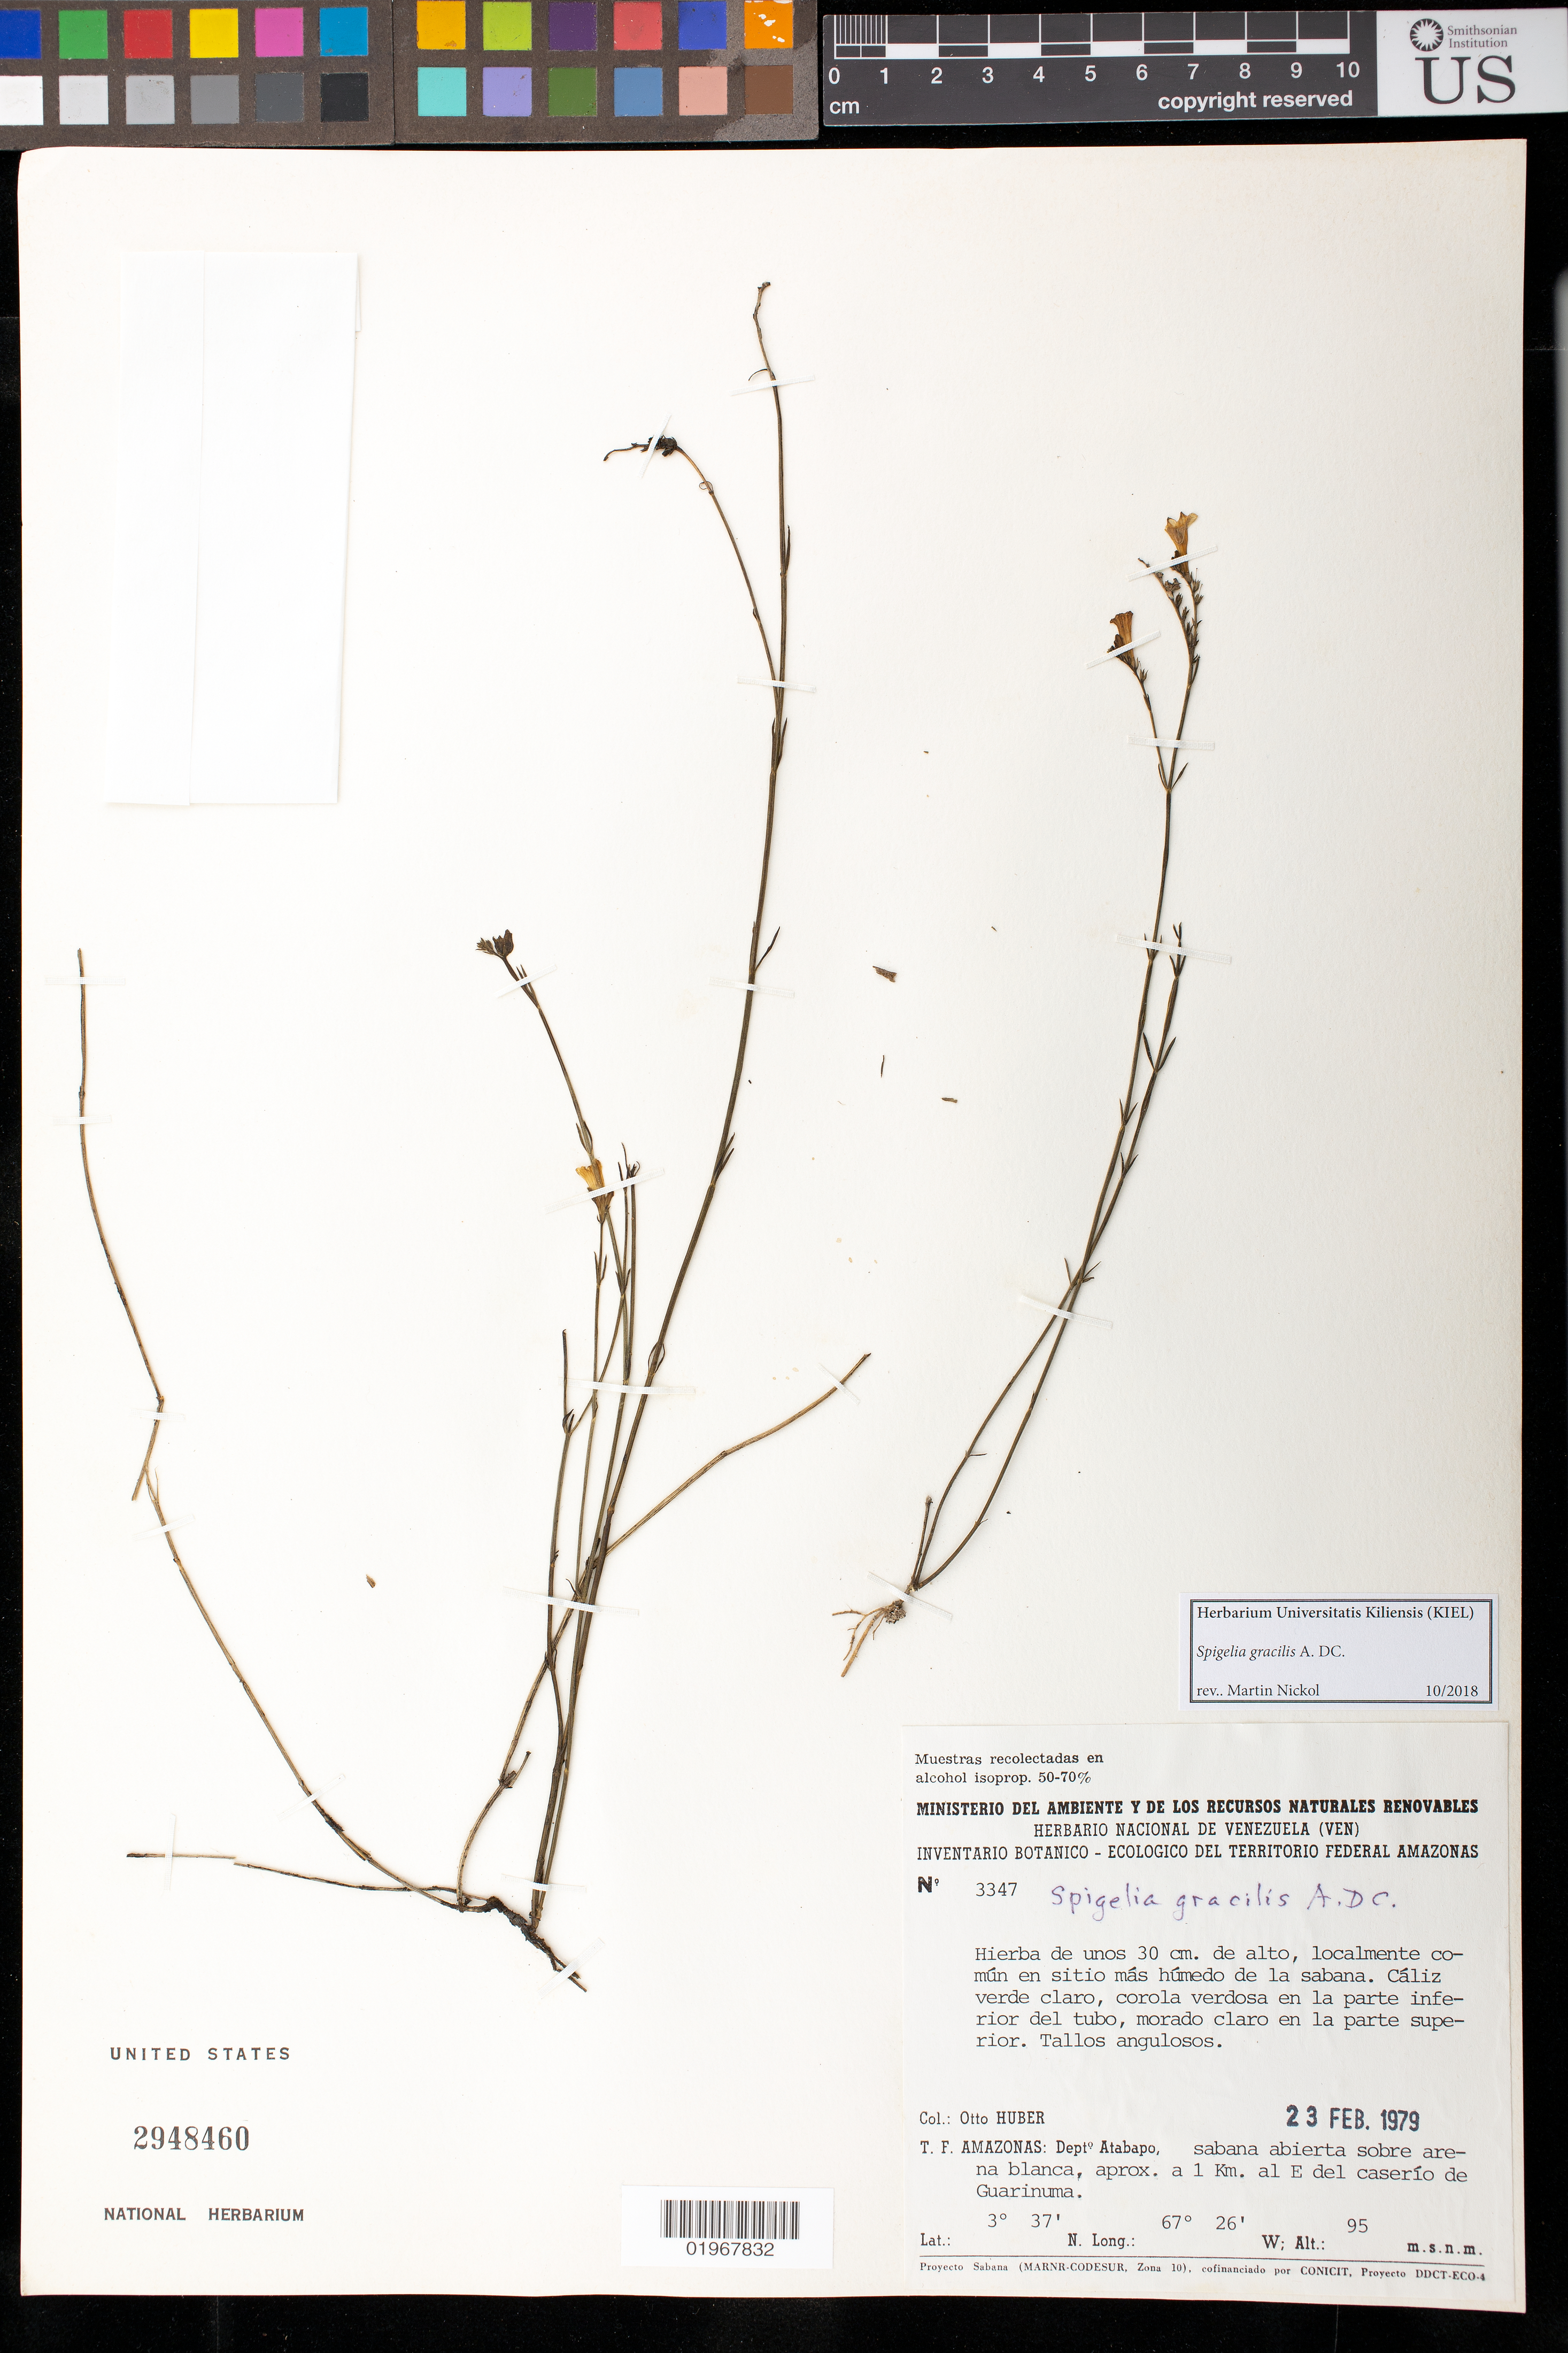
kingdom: Plantae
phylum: Tracheophyta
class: Magnoliopsida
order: Gentianales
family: Loganiaceae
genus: Spigelia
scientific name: Spigelia gracilis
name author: A. DC.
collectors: O. Huber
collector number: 3347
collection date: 1979-02-23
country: Venezuela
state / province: Amazonas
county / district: Atabapo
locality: sabana abierta sobre arena blanca, aprox. a 1 Km. al E del caserio de Guarinuma.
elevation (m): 95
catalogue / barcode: US 2948460